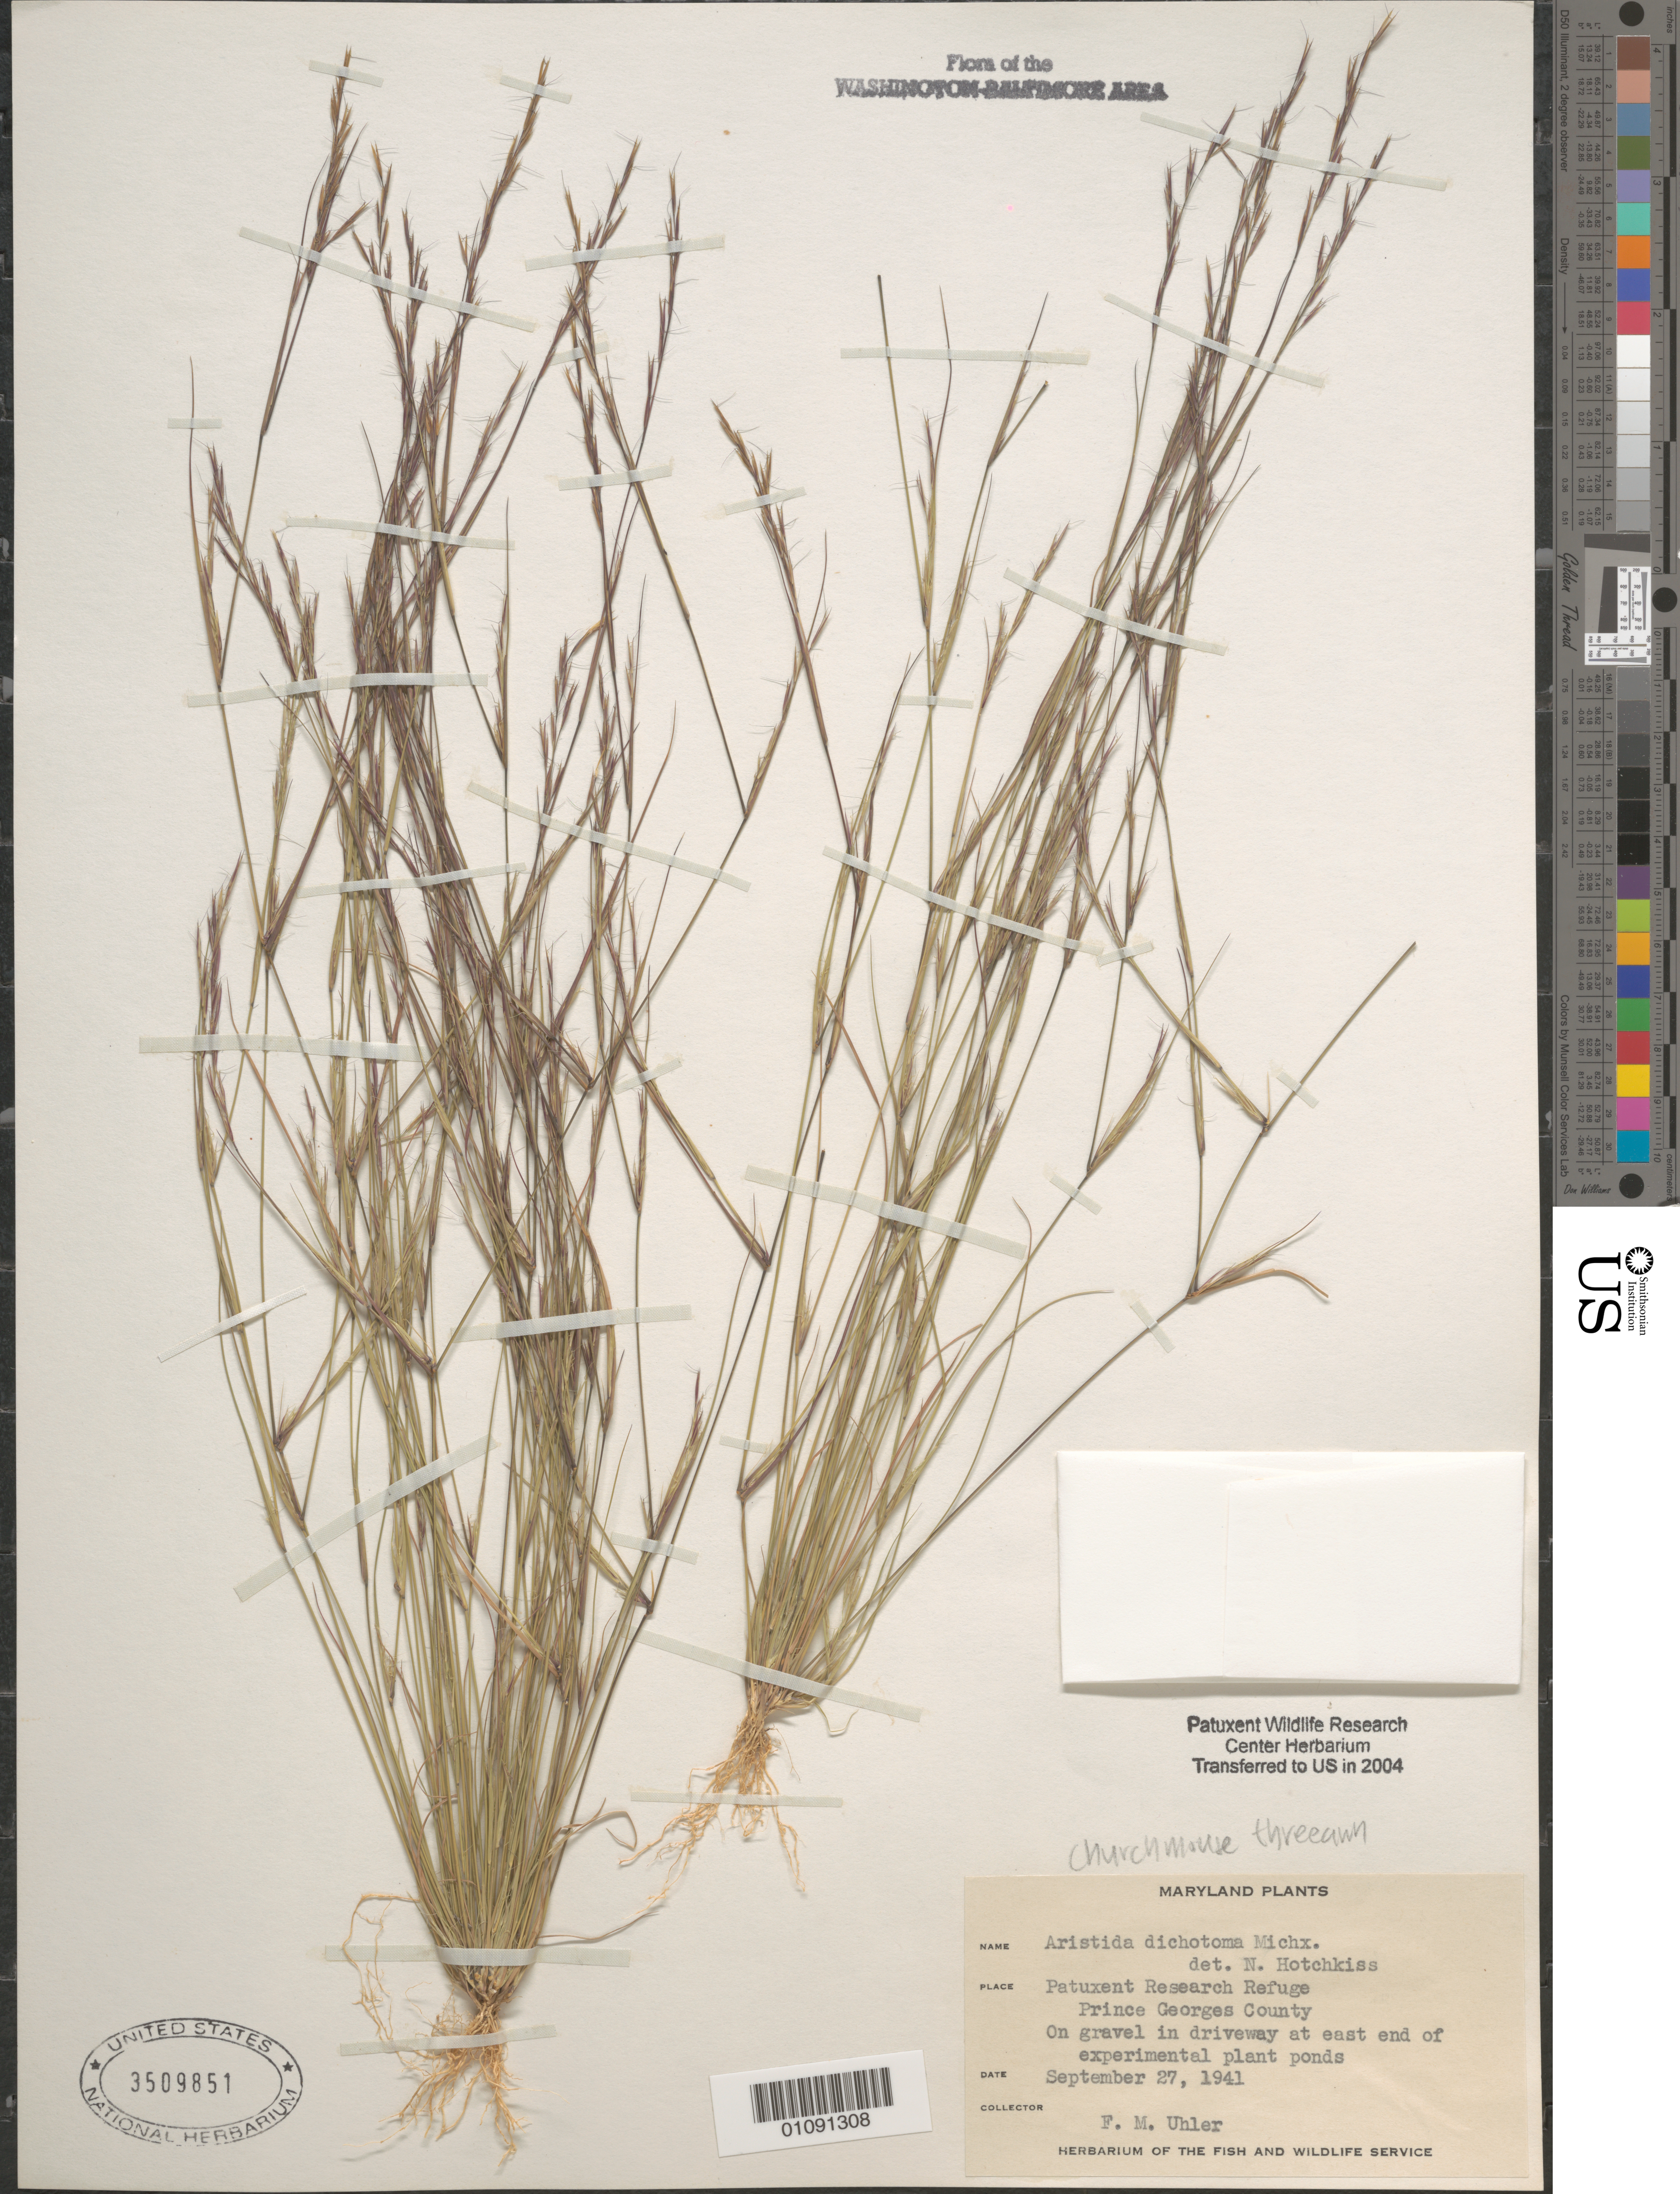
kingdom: Plantae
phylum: Tracheophyta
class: Liliopsida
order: Poales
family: Poaceae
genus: Aristida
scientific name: Aristida dichotoma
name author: Michx.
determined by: Hotchkiss, N.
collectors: F. M. Uhler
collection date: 1941-09-27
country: United States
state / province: Maryland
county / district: Prince George's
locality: Patuxent Wildlife Refuge. E. end of experimental plant ponds.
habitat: On gravel driveway.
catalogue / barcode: US 3509851